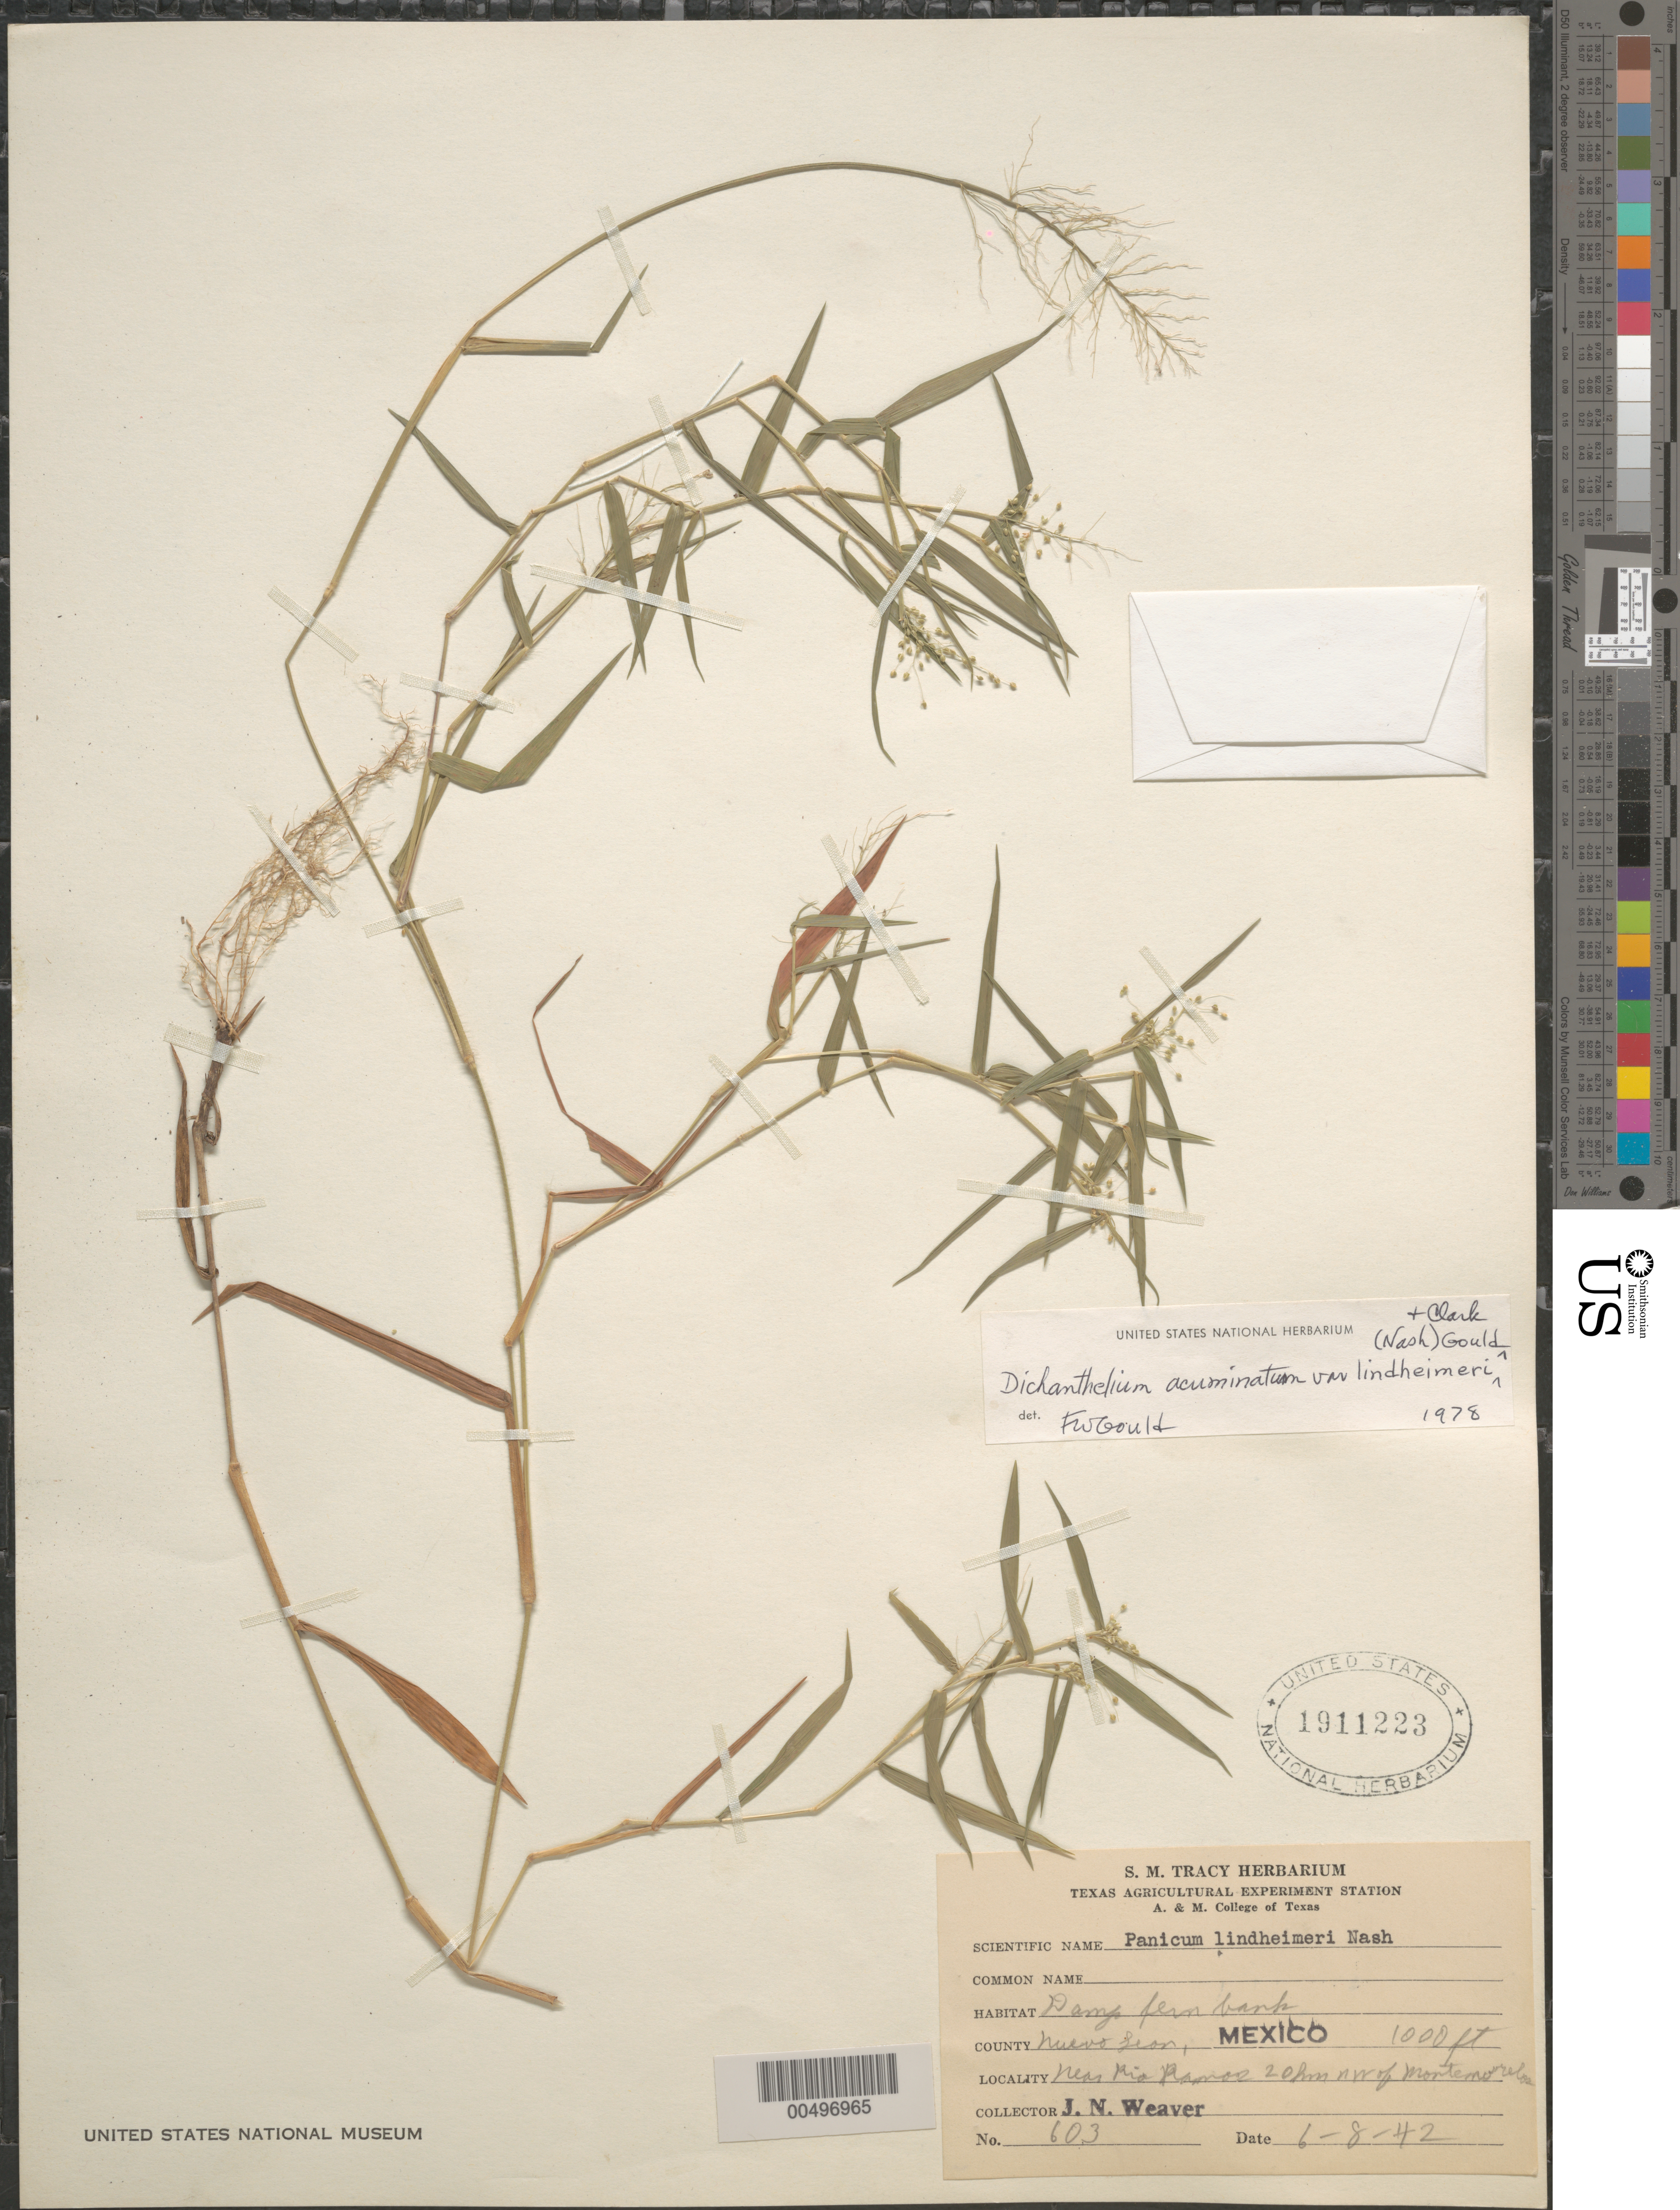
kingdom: Plantae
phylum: Tracheophyta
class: Liliopsida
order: Poales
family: Poaceae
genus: Dichanthelium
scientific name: Dichanthelium acuminatum var. lindheimeri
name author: (Nash) Gould & C.A. Clark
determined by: Gould, F. W.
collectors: J. N. Weaver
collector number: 603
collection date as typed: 8 Jun 1942 or 6 Aug 1942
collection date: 1942-06-08 or 1942-08-06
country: Mexico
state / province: Nuevo León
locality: Near Rio Ramos, 20 km NW of Montemorelos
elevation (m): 305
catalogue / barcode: US 1911223